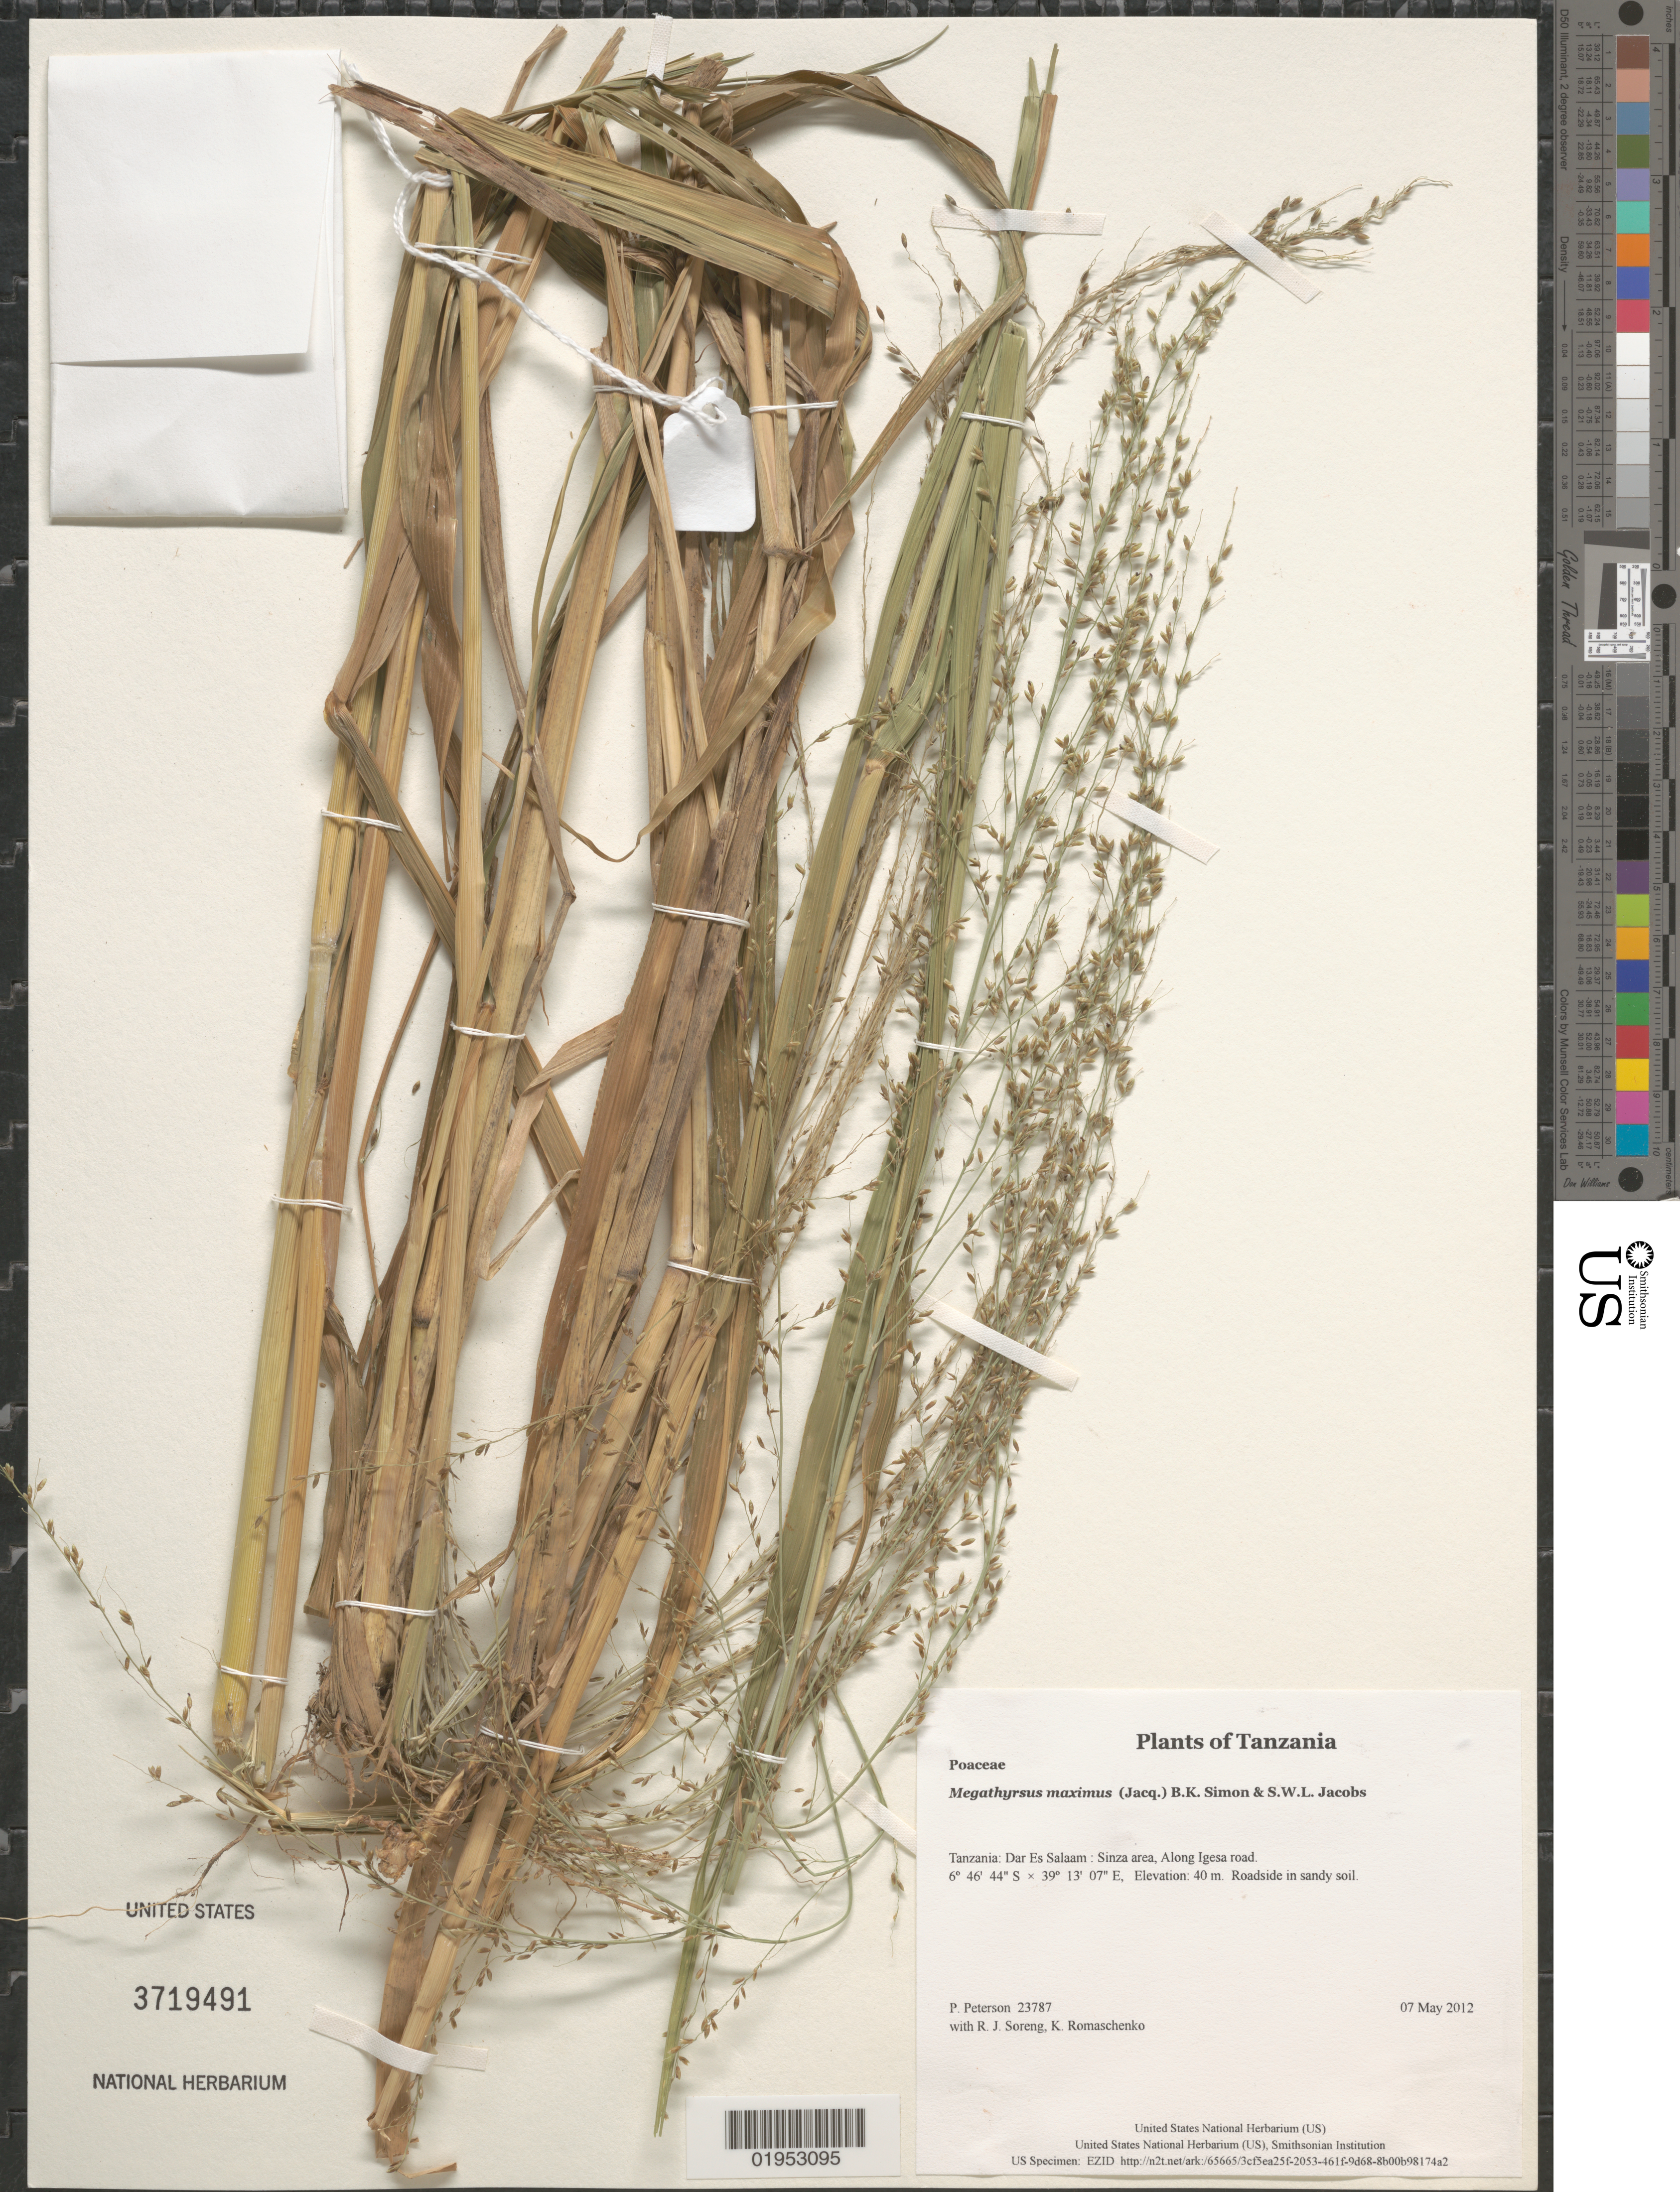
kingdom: Plantae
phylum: Tracheophyta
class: Liliopsida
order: Poales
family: Poaceae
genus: Megathyrsus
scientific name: Megathyrsus maximus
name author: (Jacq.) B.K. Simon & S.W.L. Jacobs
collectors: P. M. Peterson, R. J. Soreng & K. Romaschenko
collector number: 23787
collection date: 2012-05-07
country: Tanzania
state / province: Dar Es Salaam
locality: Sinza area, Along Igesa road.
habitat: Roadside in sandy soil.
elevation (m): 40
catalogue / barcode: US 3719491